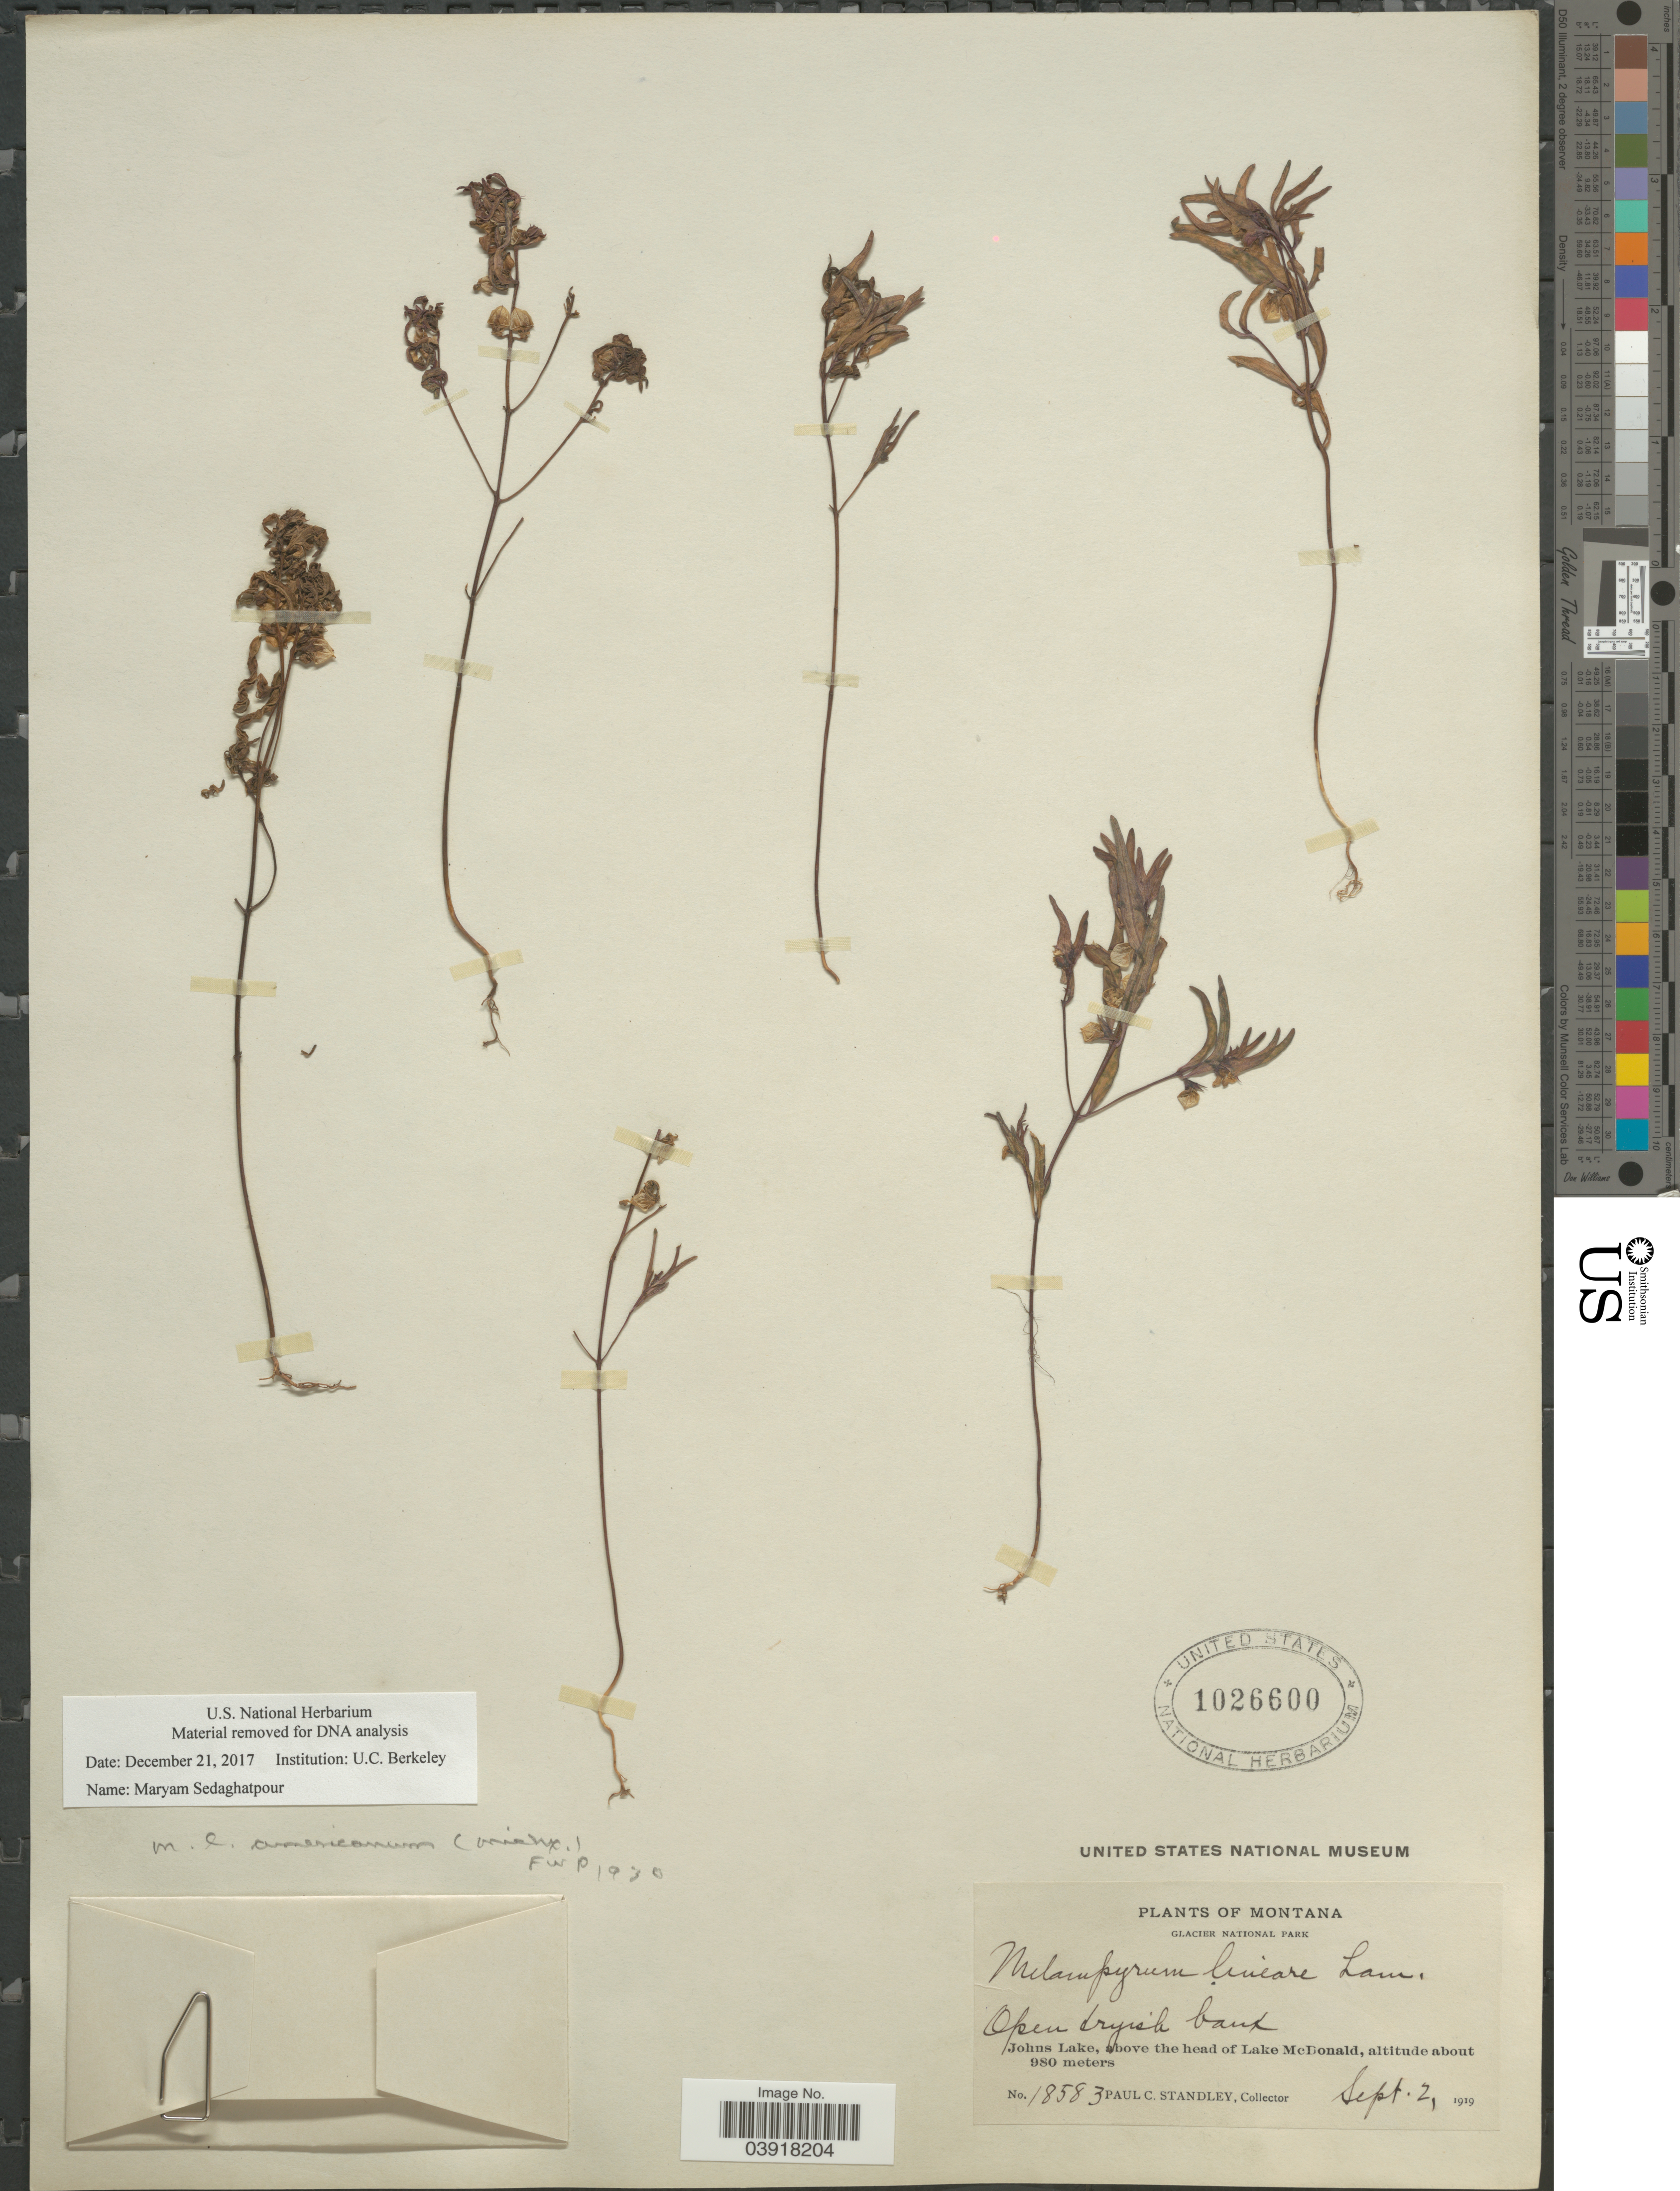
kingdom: Plantae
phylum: Tracheophyta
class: Magnoliopsida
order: Lamiales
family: Orobanchaceae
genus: Melampyrum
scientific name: Melampyrum lineare var. pectinatum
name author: (Pennell) Fernald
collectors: P. C. Standley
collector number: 18583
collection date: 1919-09-02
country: United States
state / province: Montana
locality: Glacier National Park. Johns Lake, above the head of Lake McDonald.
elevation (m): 980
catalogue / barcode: US 1026600